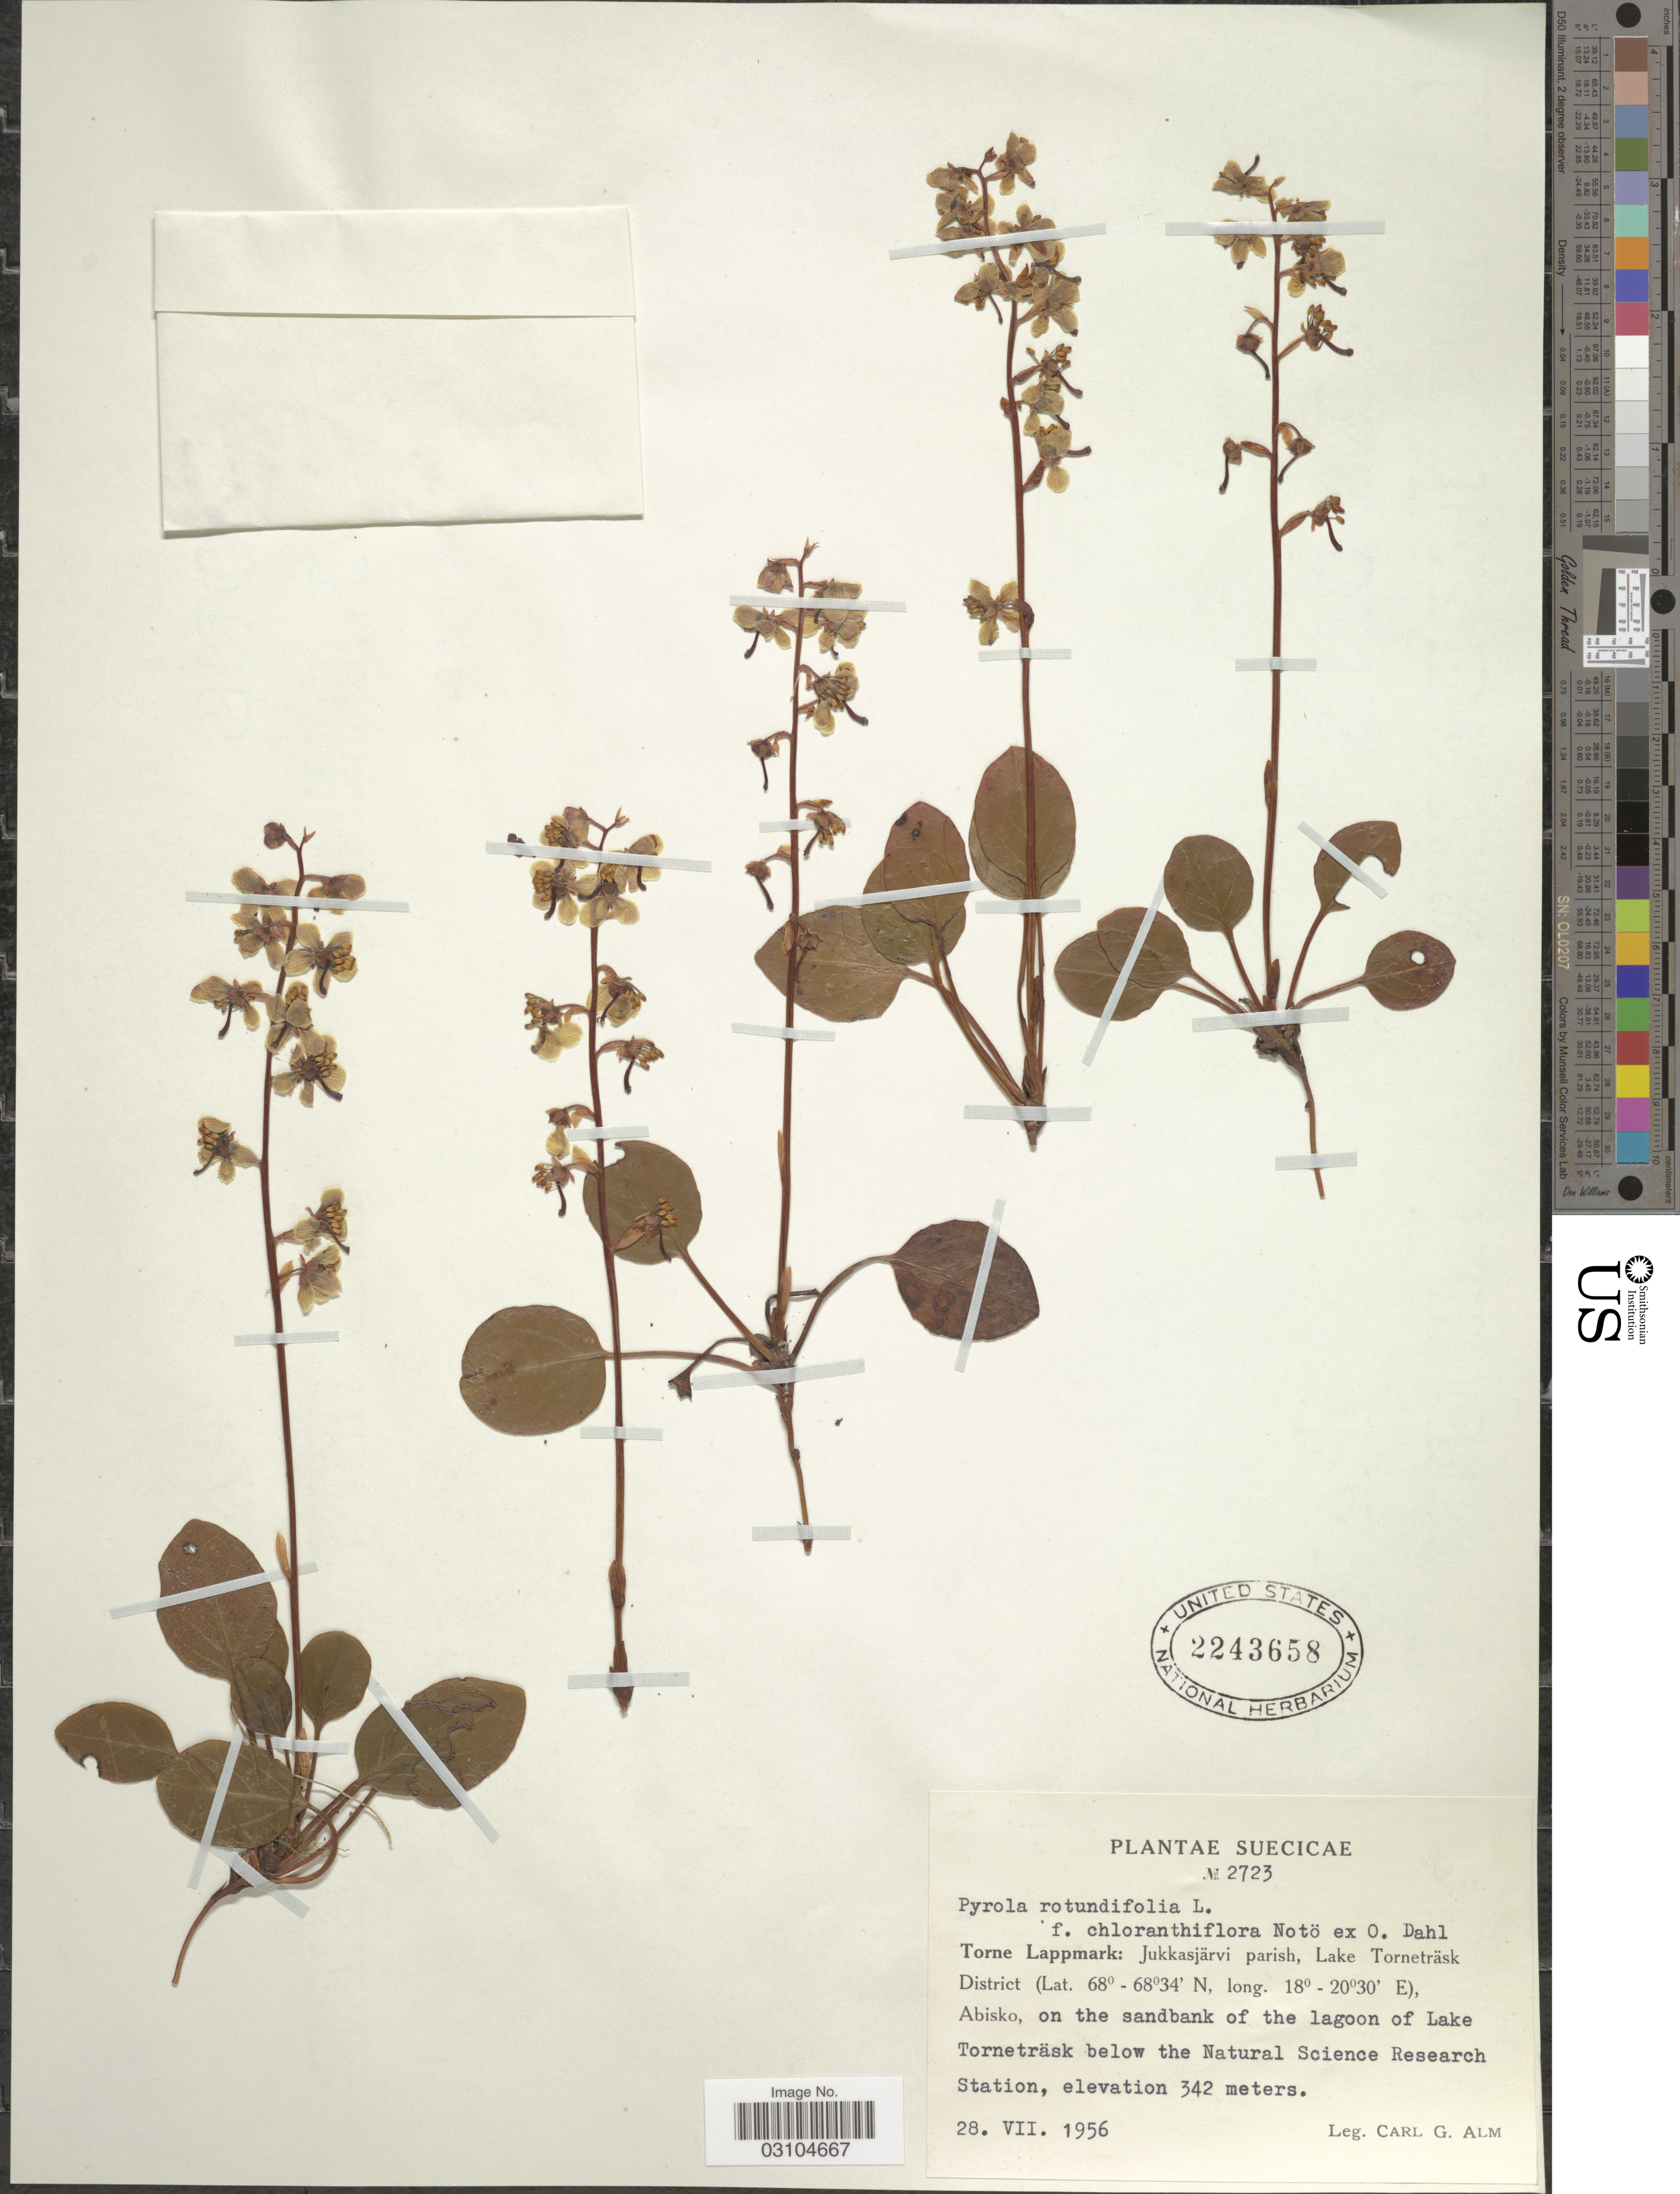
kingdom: Plantae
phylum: Tracheophyta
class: Magnoliopsida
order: Ericales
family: Ericaceae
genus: Pyrola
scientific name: Pyrola rotundifolia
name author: L.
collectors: C. G. Alm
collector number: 2723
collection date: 1956-07-28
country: Sweden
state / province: Norrbotten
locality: Torne Lappmark: Jukkasjärvi parish, Lake Torneträsk District. Abisko, on the sandbank of the lagoon of Lake Torneträsk below the Natural Science Research Station.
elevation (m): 342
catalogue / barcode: US 2243658